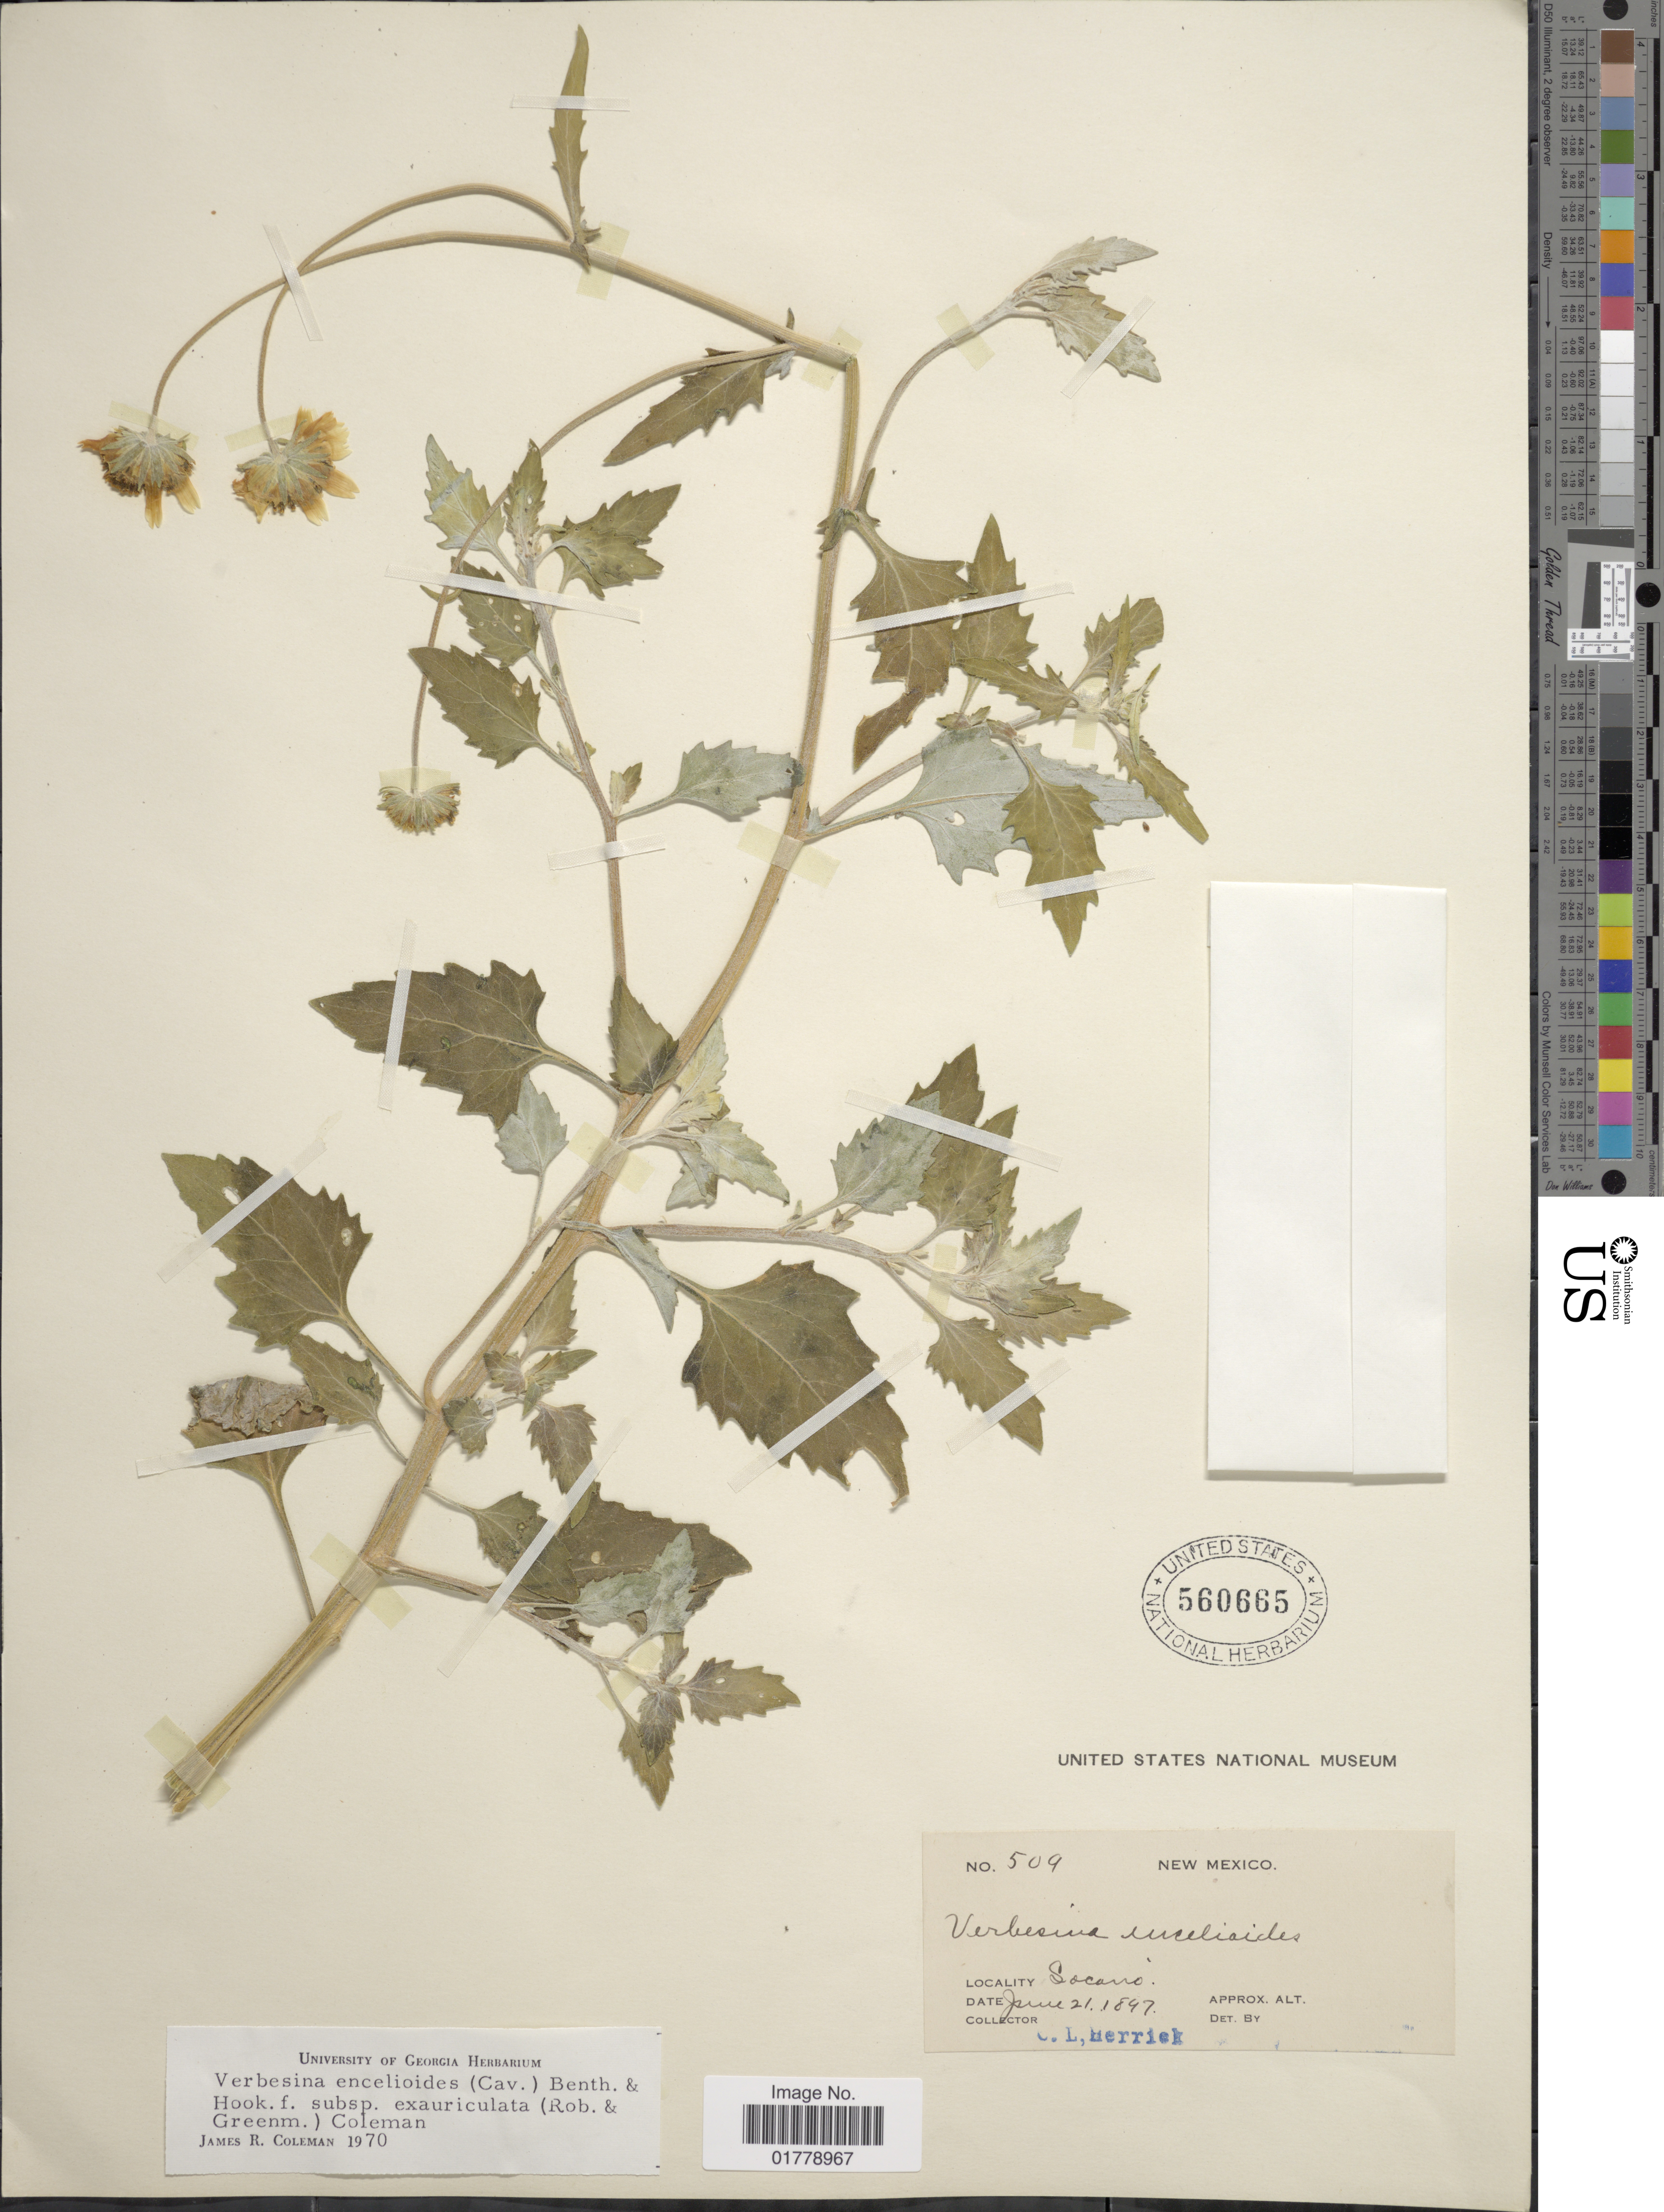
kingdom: Plantae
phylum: Tracheophyta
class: Magnoliopsida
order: Asterales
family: Asteraceae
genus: Verbesina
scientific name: Verbesina encelioides var. cana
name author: (B.L. Rob.) Greenm.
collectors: C. Herrick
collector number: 509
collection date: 1847-06-21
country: United States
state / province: New Mexico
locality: Socarro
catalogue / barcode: US 560665